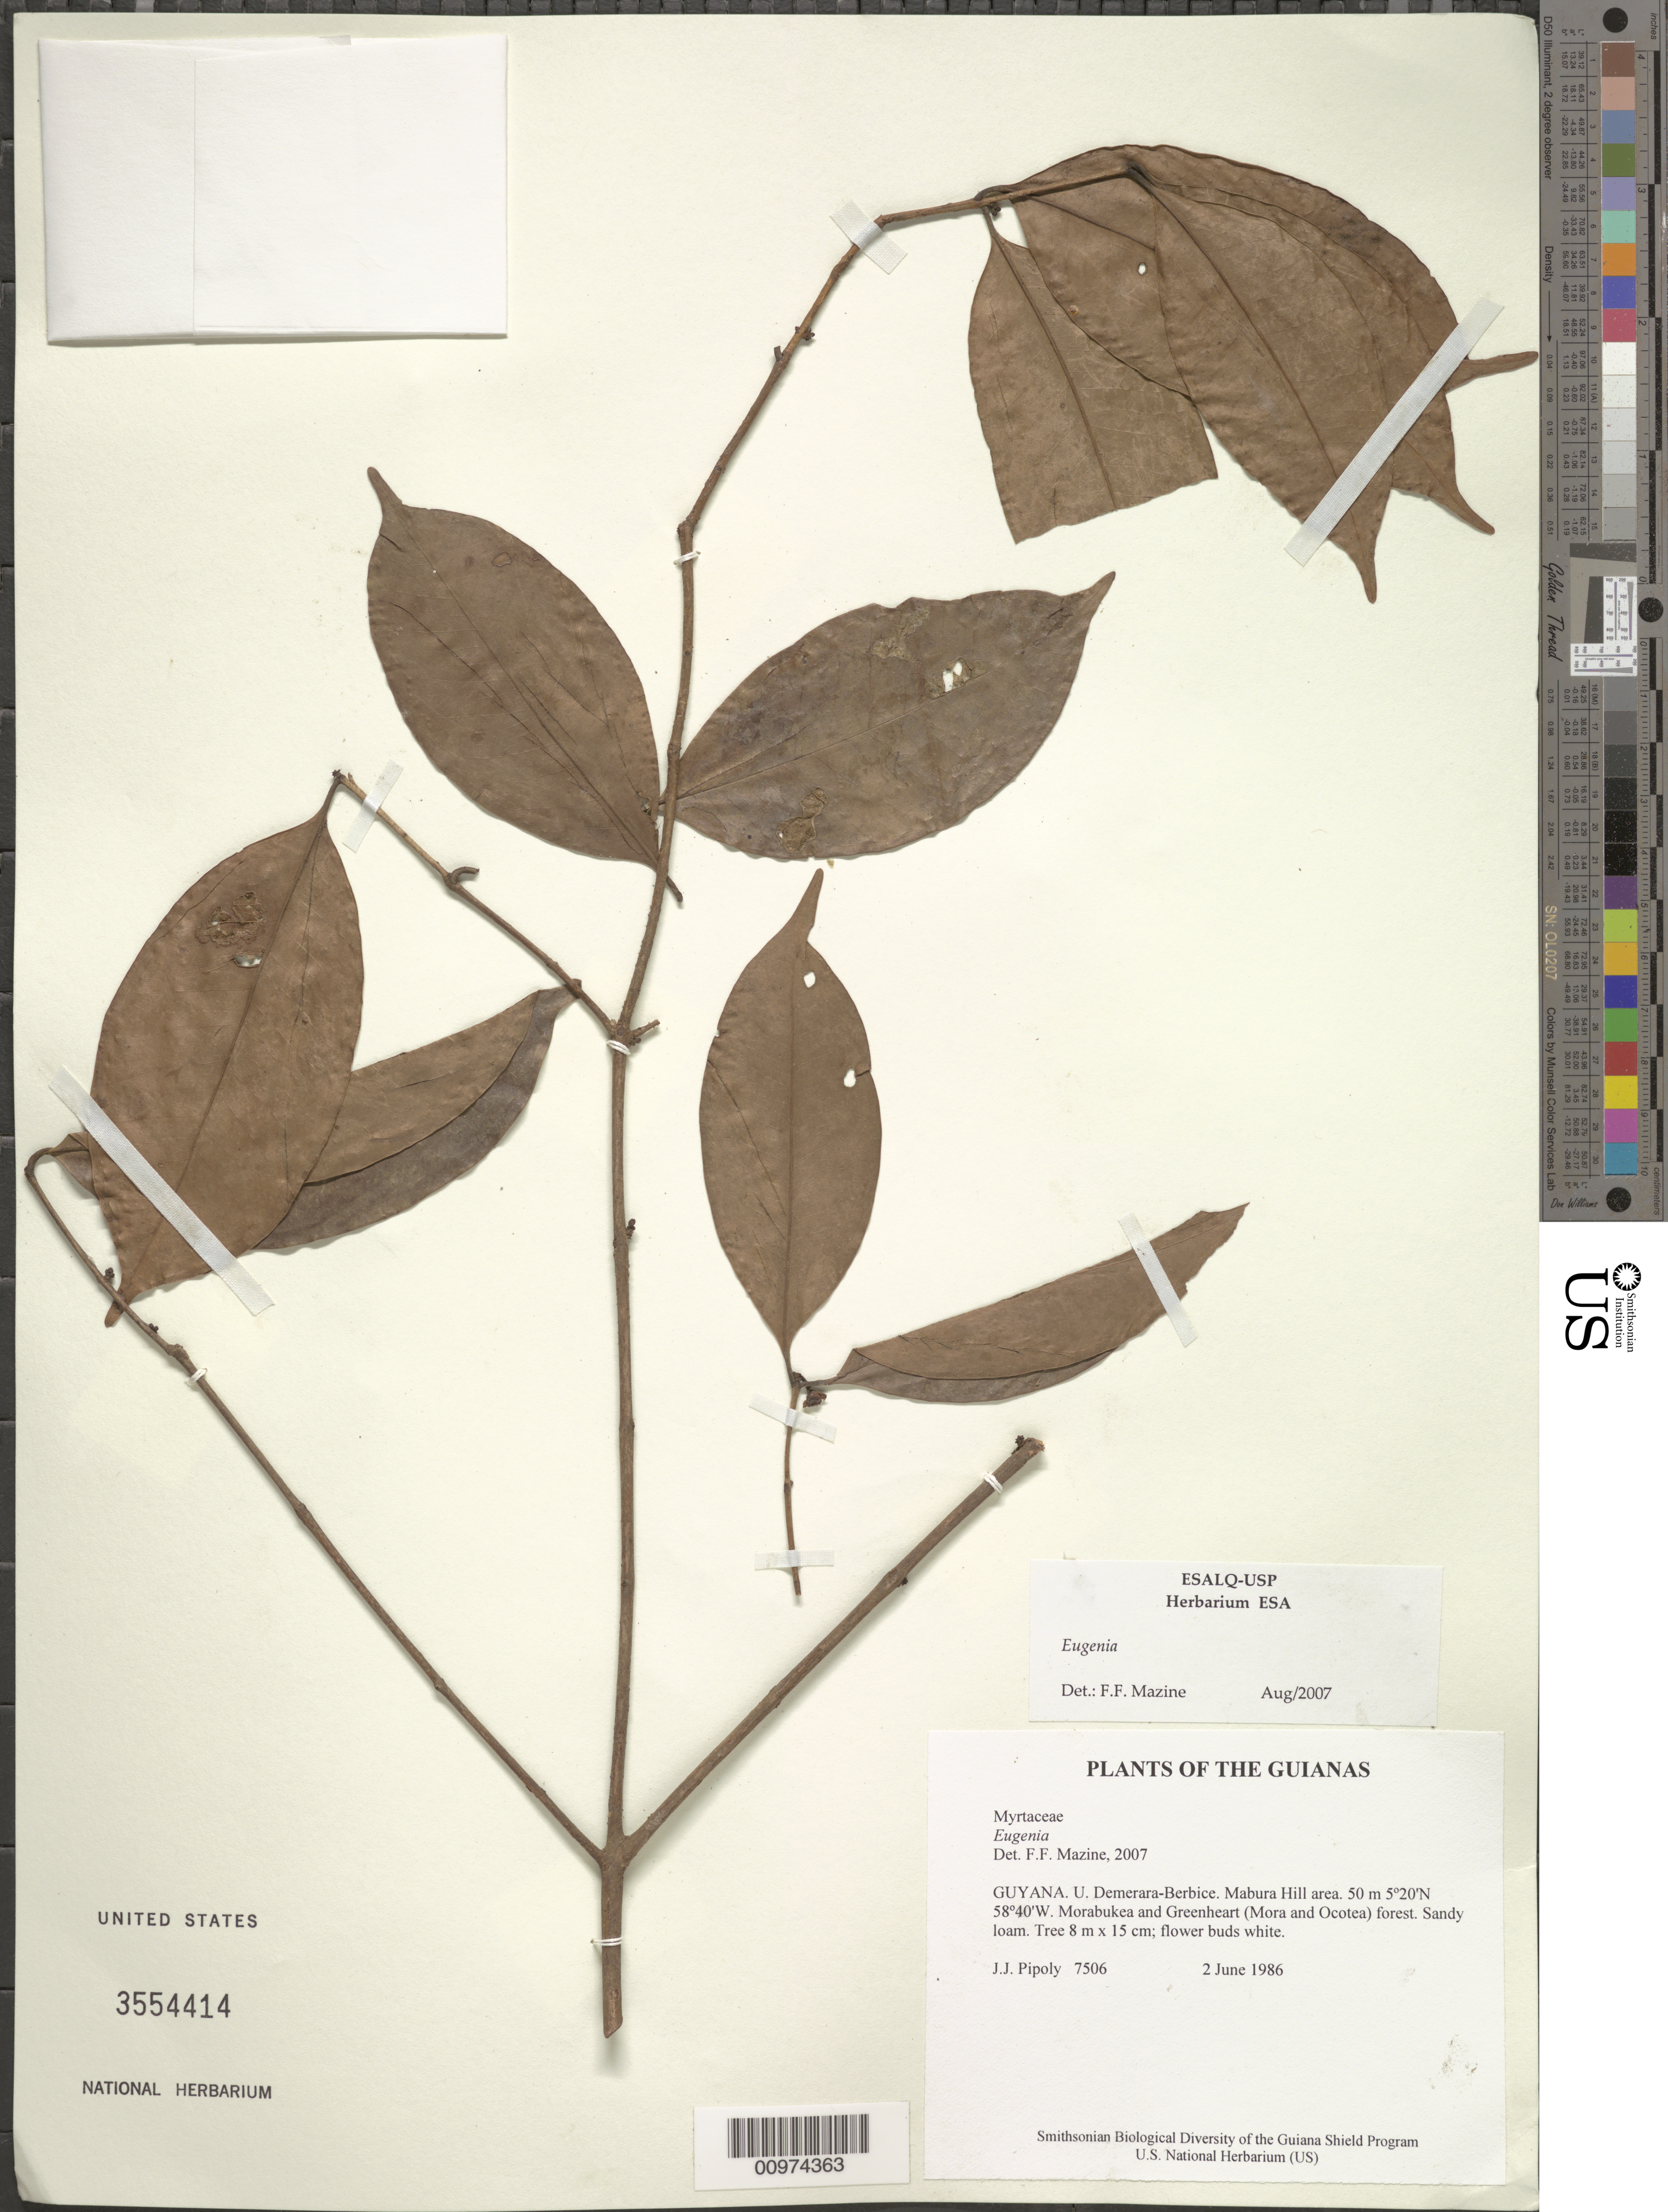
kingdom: Plantae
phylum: Tracheophyta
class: Magnoliopsida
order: Myrtales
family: Myrtaceae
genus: Eugenia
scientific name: Eugenia sp.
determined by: Mazine, Fiorella F.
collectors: J. J. Pipoly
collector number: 7506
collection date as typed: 2 June 1986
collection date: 1986-06-02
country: Guyana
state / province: U. Demerara-Berbice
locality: Mabura Hill area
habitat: Morabukea and Greenheart (Mora and Ocotea) forest. Sandy loam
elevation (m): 50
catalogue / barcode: US 3554414